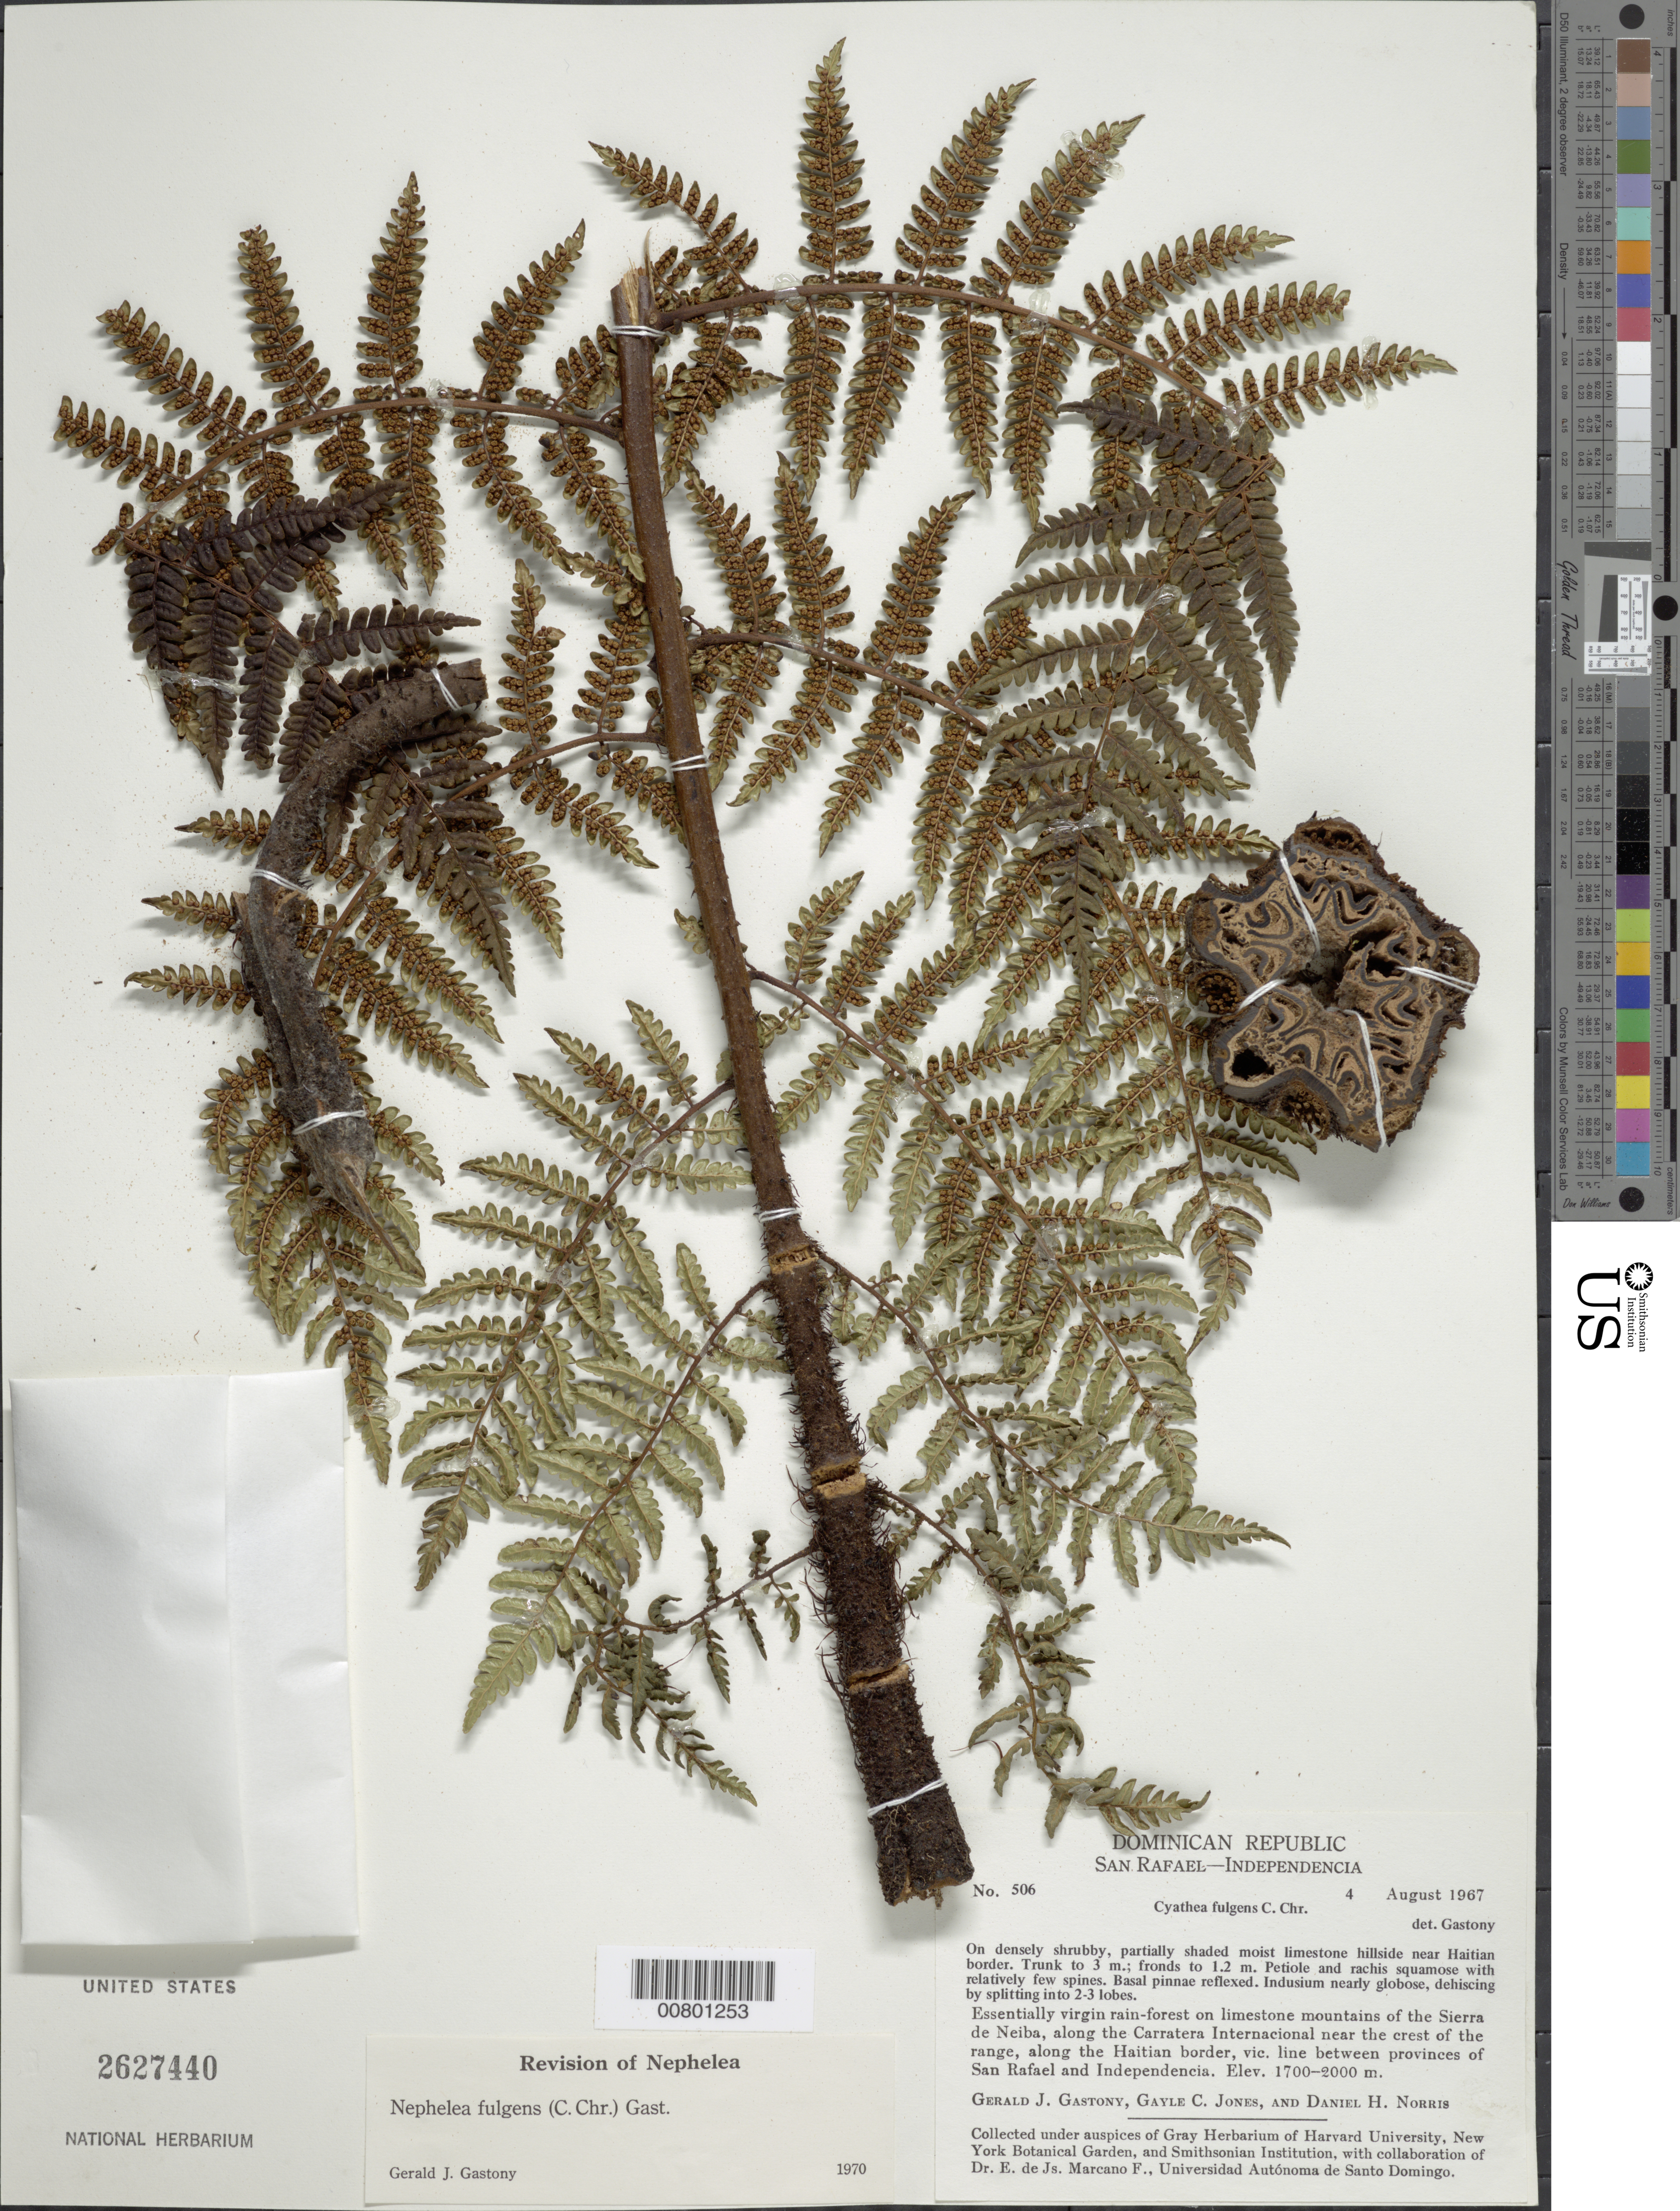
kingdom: Plantae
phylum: Tracheophyta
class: Polypodiopsida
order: Cyatheales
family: Cyatheaceae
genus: Alsophila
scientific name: Alsophila fulgens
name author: (C. Chr.) D.S. Conant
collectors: G. Gastony, G. C. Jones & D. H. Norris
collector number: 506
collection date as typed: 04 Aug 1967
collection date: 1967-08-04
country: Dominican Republic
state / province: Independencia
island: Hispaniola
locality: San Rafael-Independencia; Sierra de Neiba, Carratera Internacional, along haitian border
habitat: Essentially virgin rainforest on limestone mountains; on dense shrubby, partially shaded moist limestone hillside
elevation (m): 1700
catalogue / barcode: US 2627440